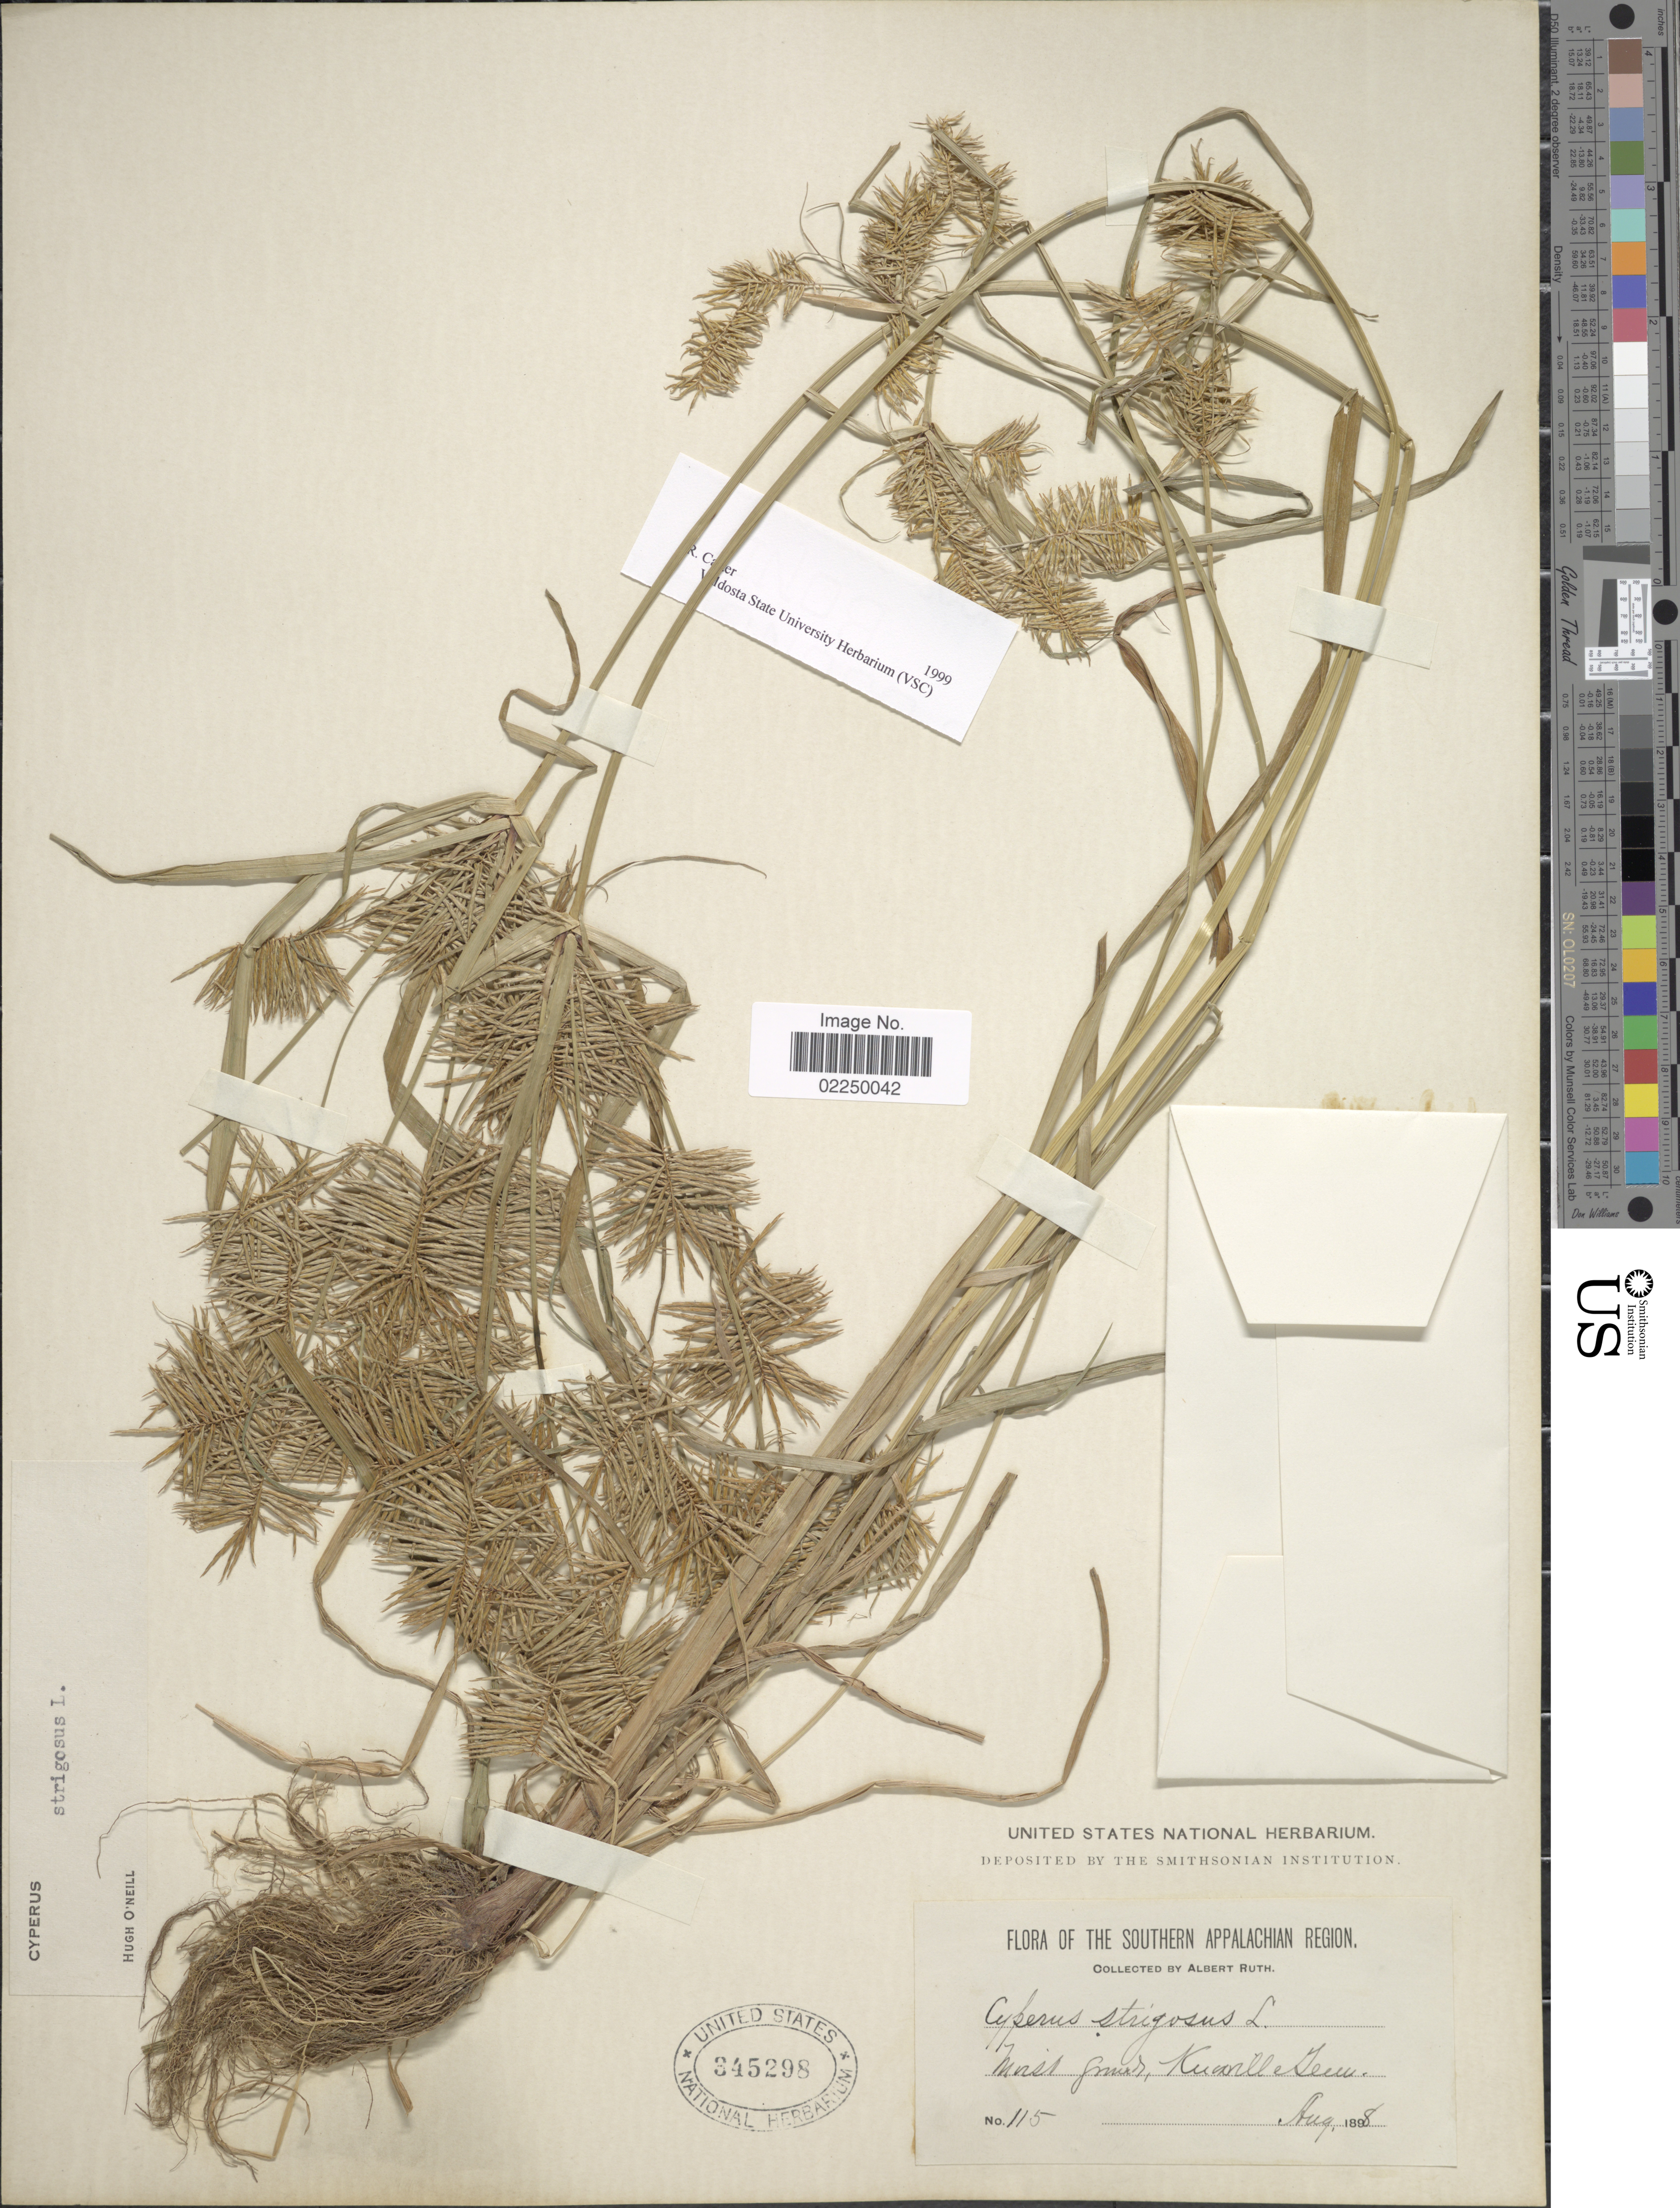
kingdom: Plantae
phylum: Tracheophyta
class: Liliopsida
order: Poales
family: Cyperaceae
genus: Cyperus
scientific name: Cyperus strigosus L.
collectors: A. Ruth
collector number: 115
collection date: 1898-08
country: United States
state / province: Tennessee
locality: Southern Appalachian Region, moist ground, Knoxville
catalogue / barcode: US 345298